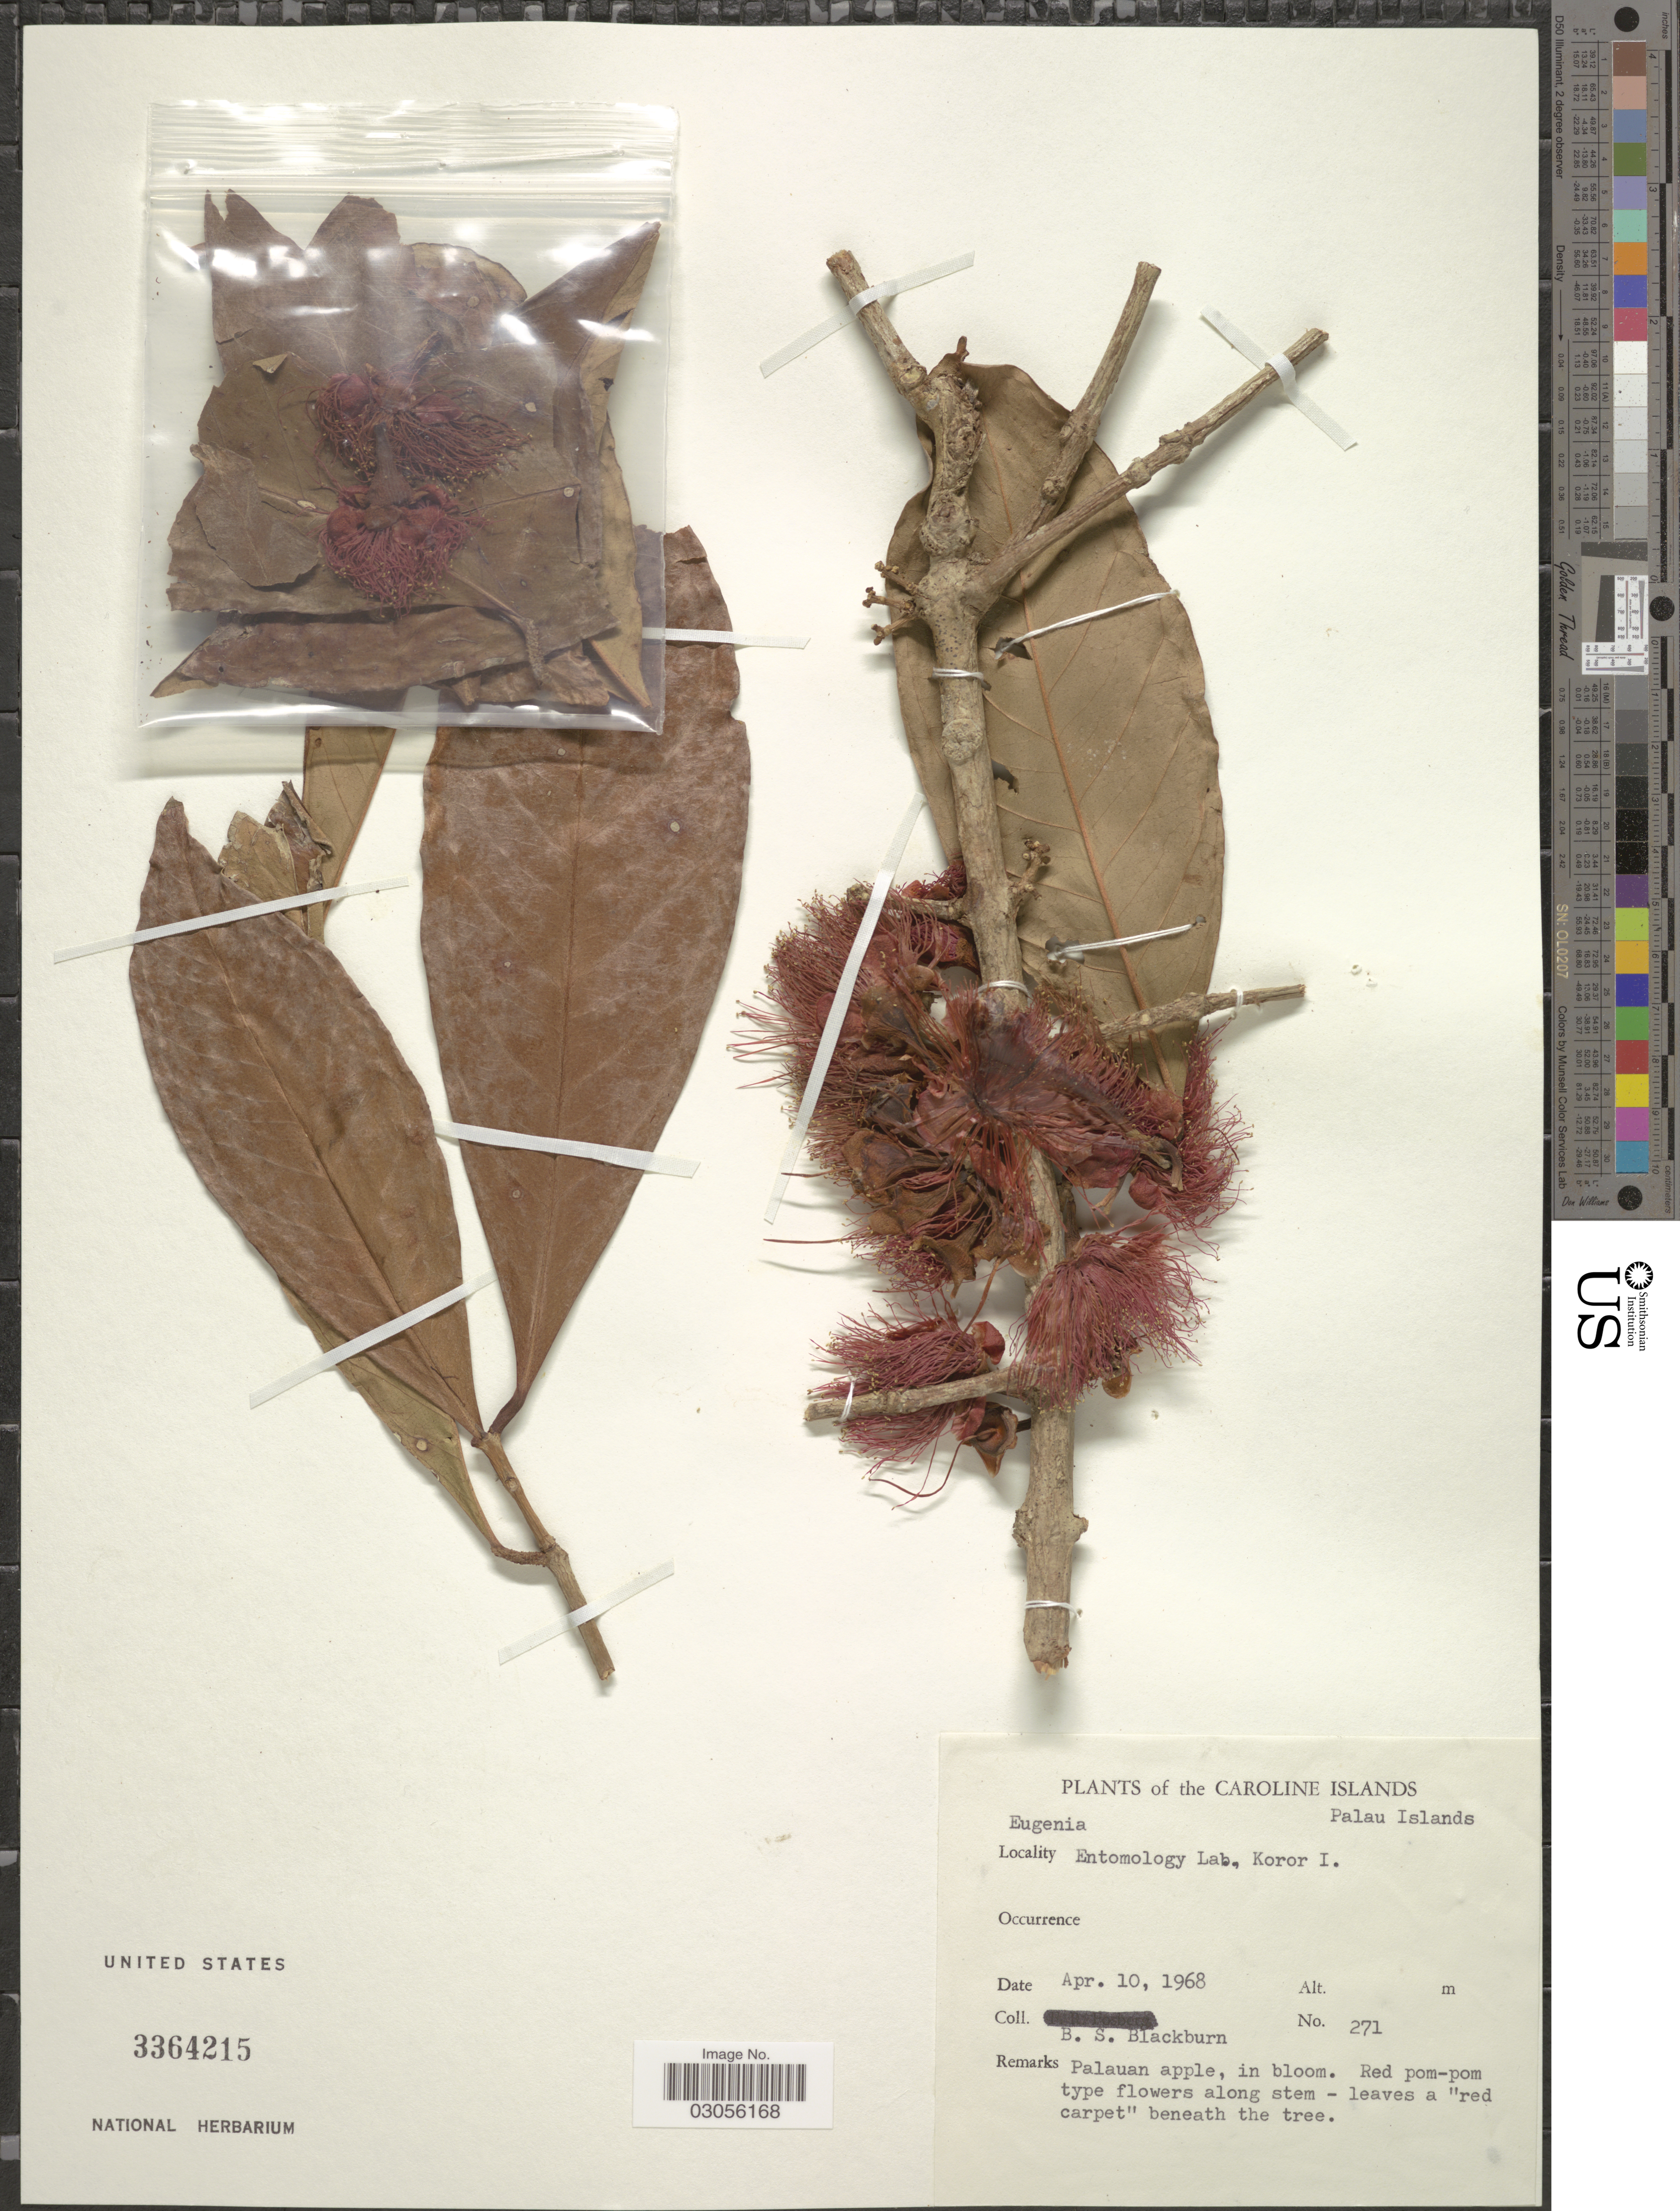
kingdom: Plantae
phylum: Tracheophyta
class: Magnoliopsida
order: Myrtales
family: Myrtaceae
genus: Syzygium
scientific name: Syzygium malaccense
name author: (L.) Merr. & L.M. Perry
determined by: Strong, Mark T., (BOT), Smithsonian Institution - National Museum of Natural History (UNITED STATES)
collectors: B. S. Blackburn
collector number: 271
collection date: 1968-04-10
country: Palau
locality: The Caroline Islands. Palau Islands. Entomology Lab, Koror I.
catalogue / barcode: US 3364215